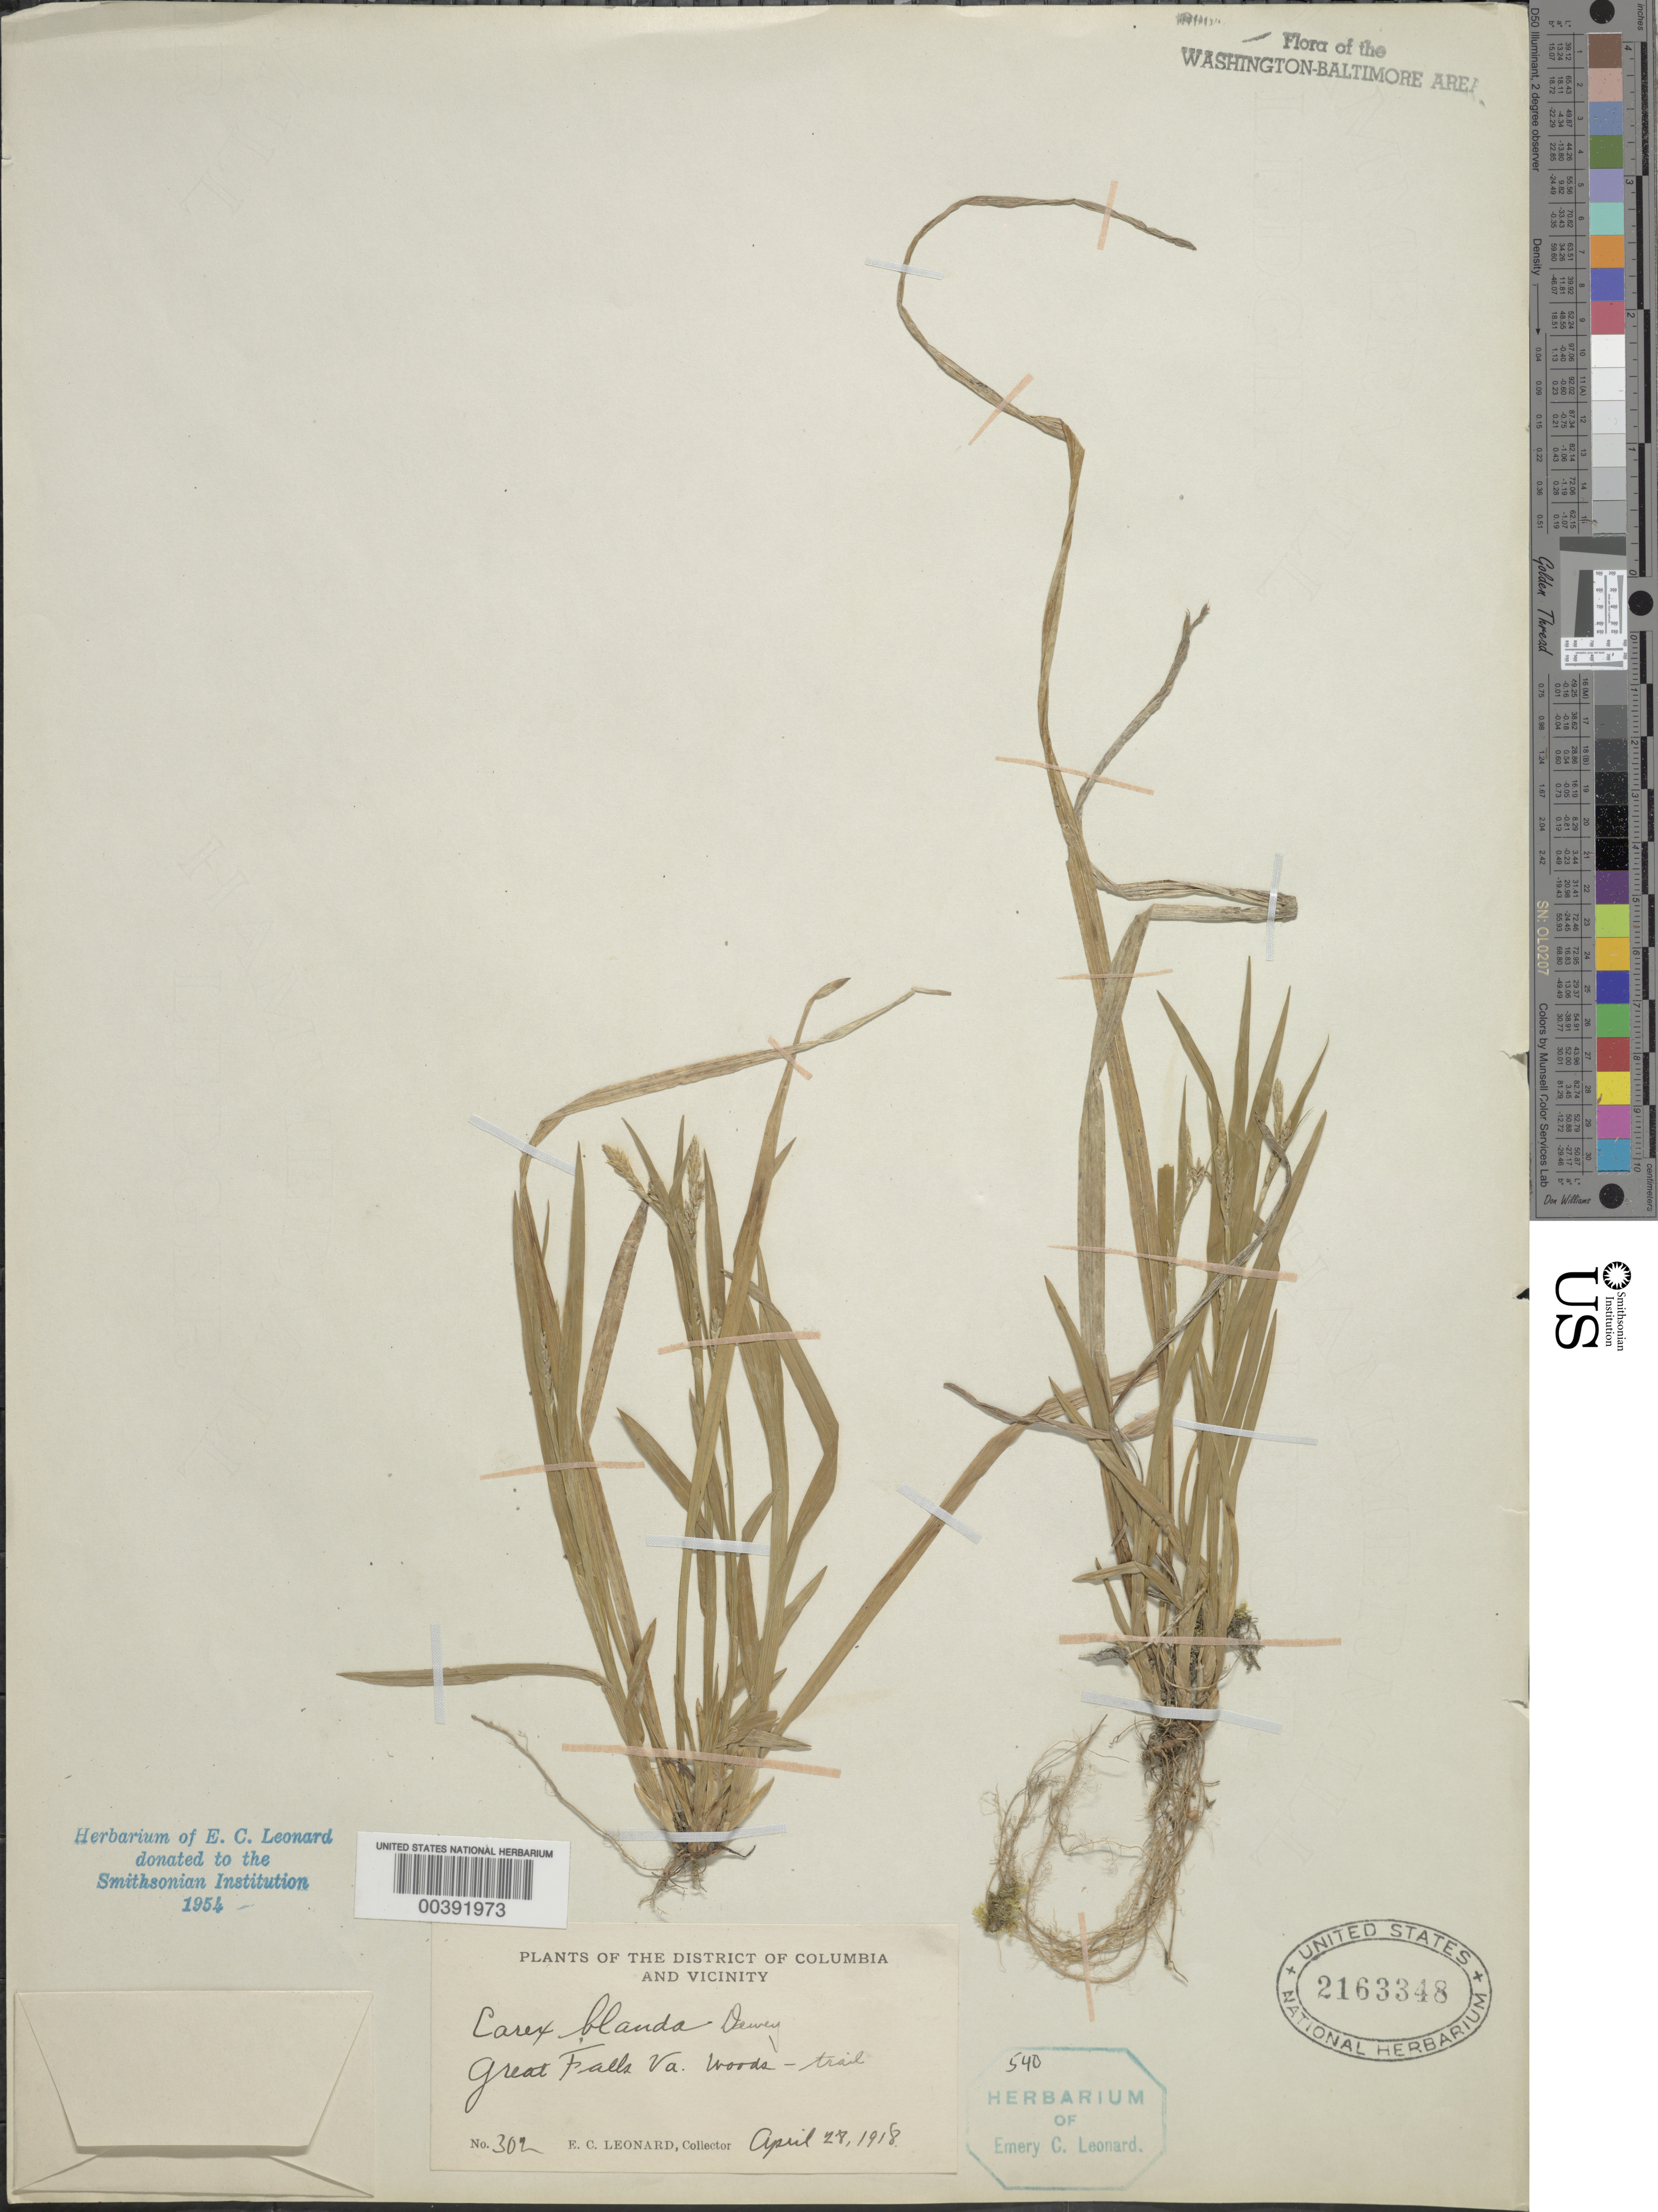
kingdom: Plantae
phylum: Tracheophyta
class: Liliopsida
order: Poales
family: Cyperaceae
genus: Carex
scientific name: Carex blanda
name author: Dewey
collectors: E. C. Leonard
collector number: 302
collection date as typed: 28 Apr 1918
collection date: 1918-04-28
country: United States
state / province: Virginia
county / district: Fairfax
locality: Great Falls C. & O. Canal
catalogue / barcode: US 2163348